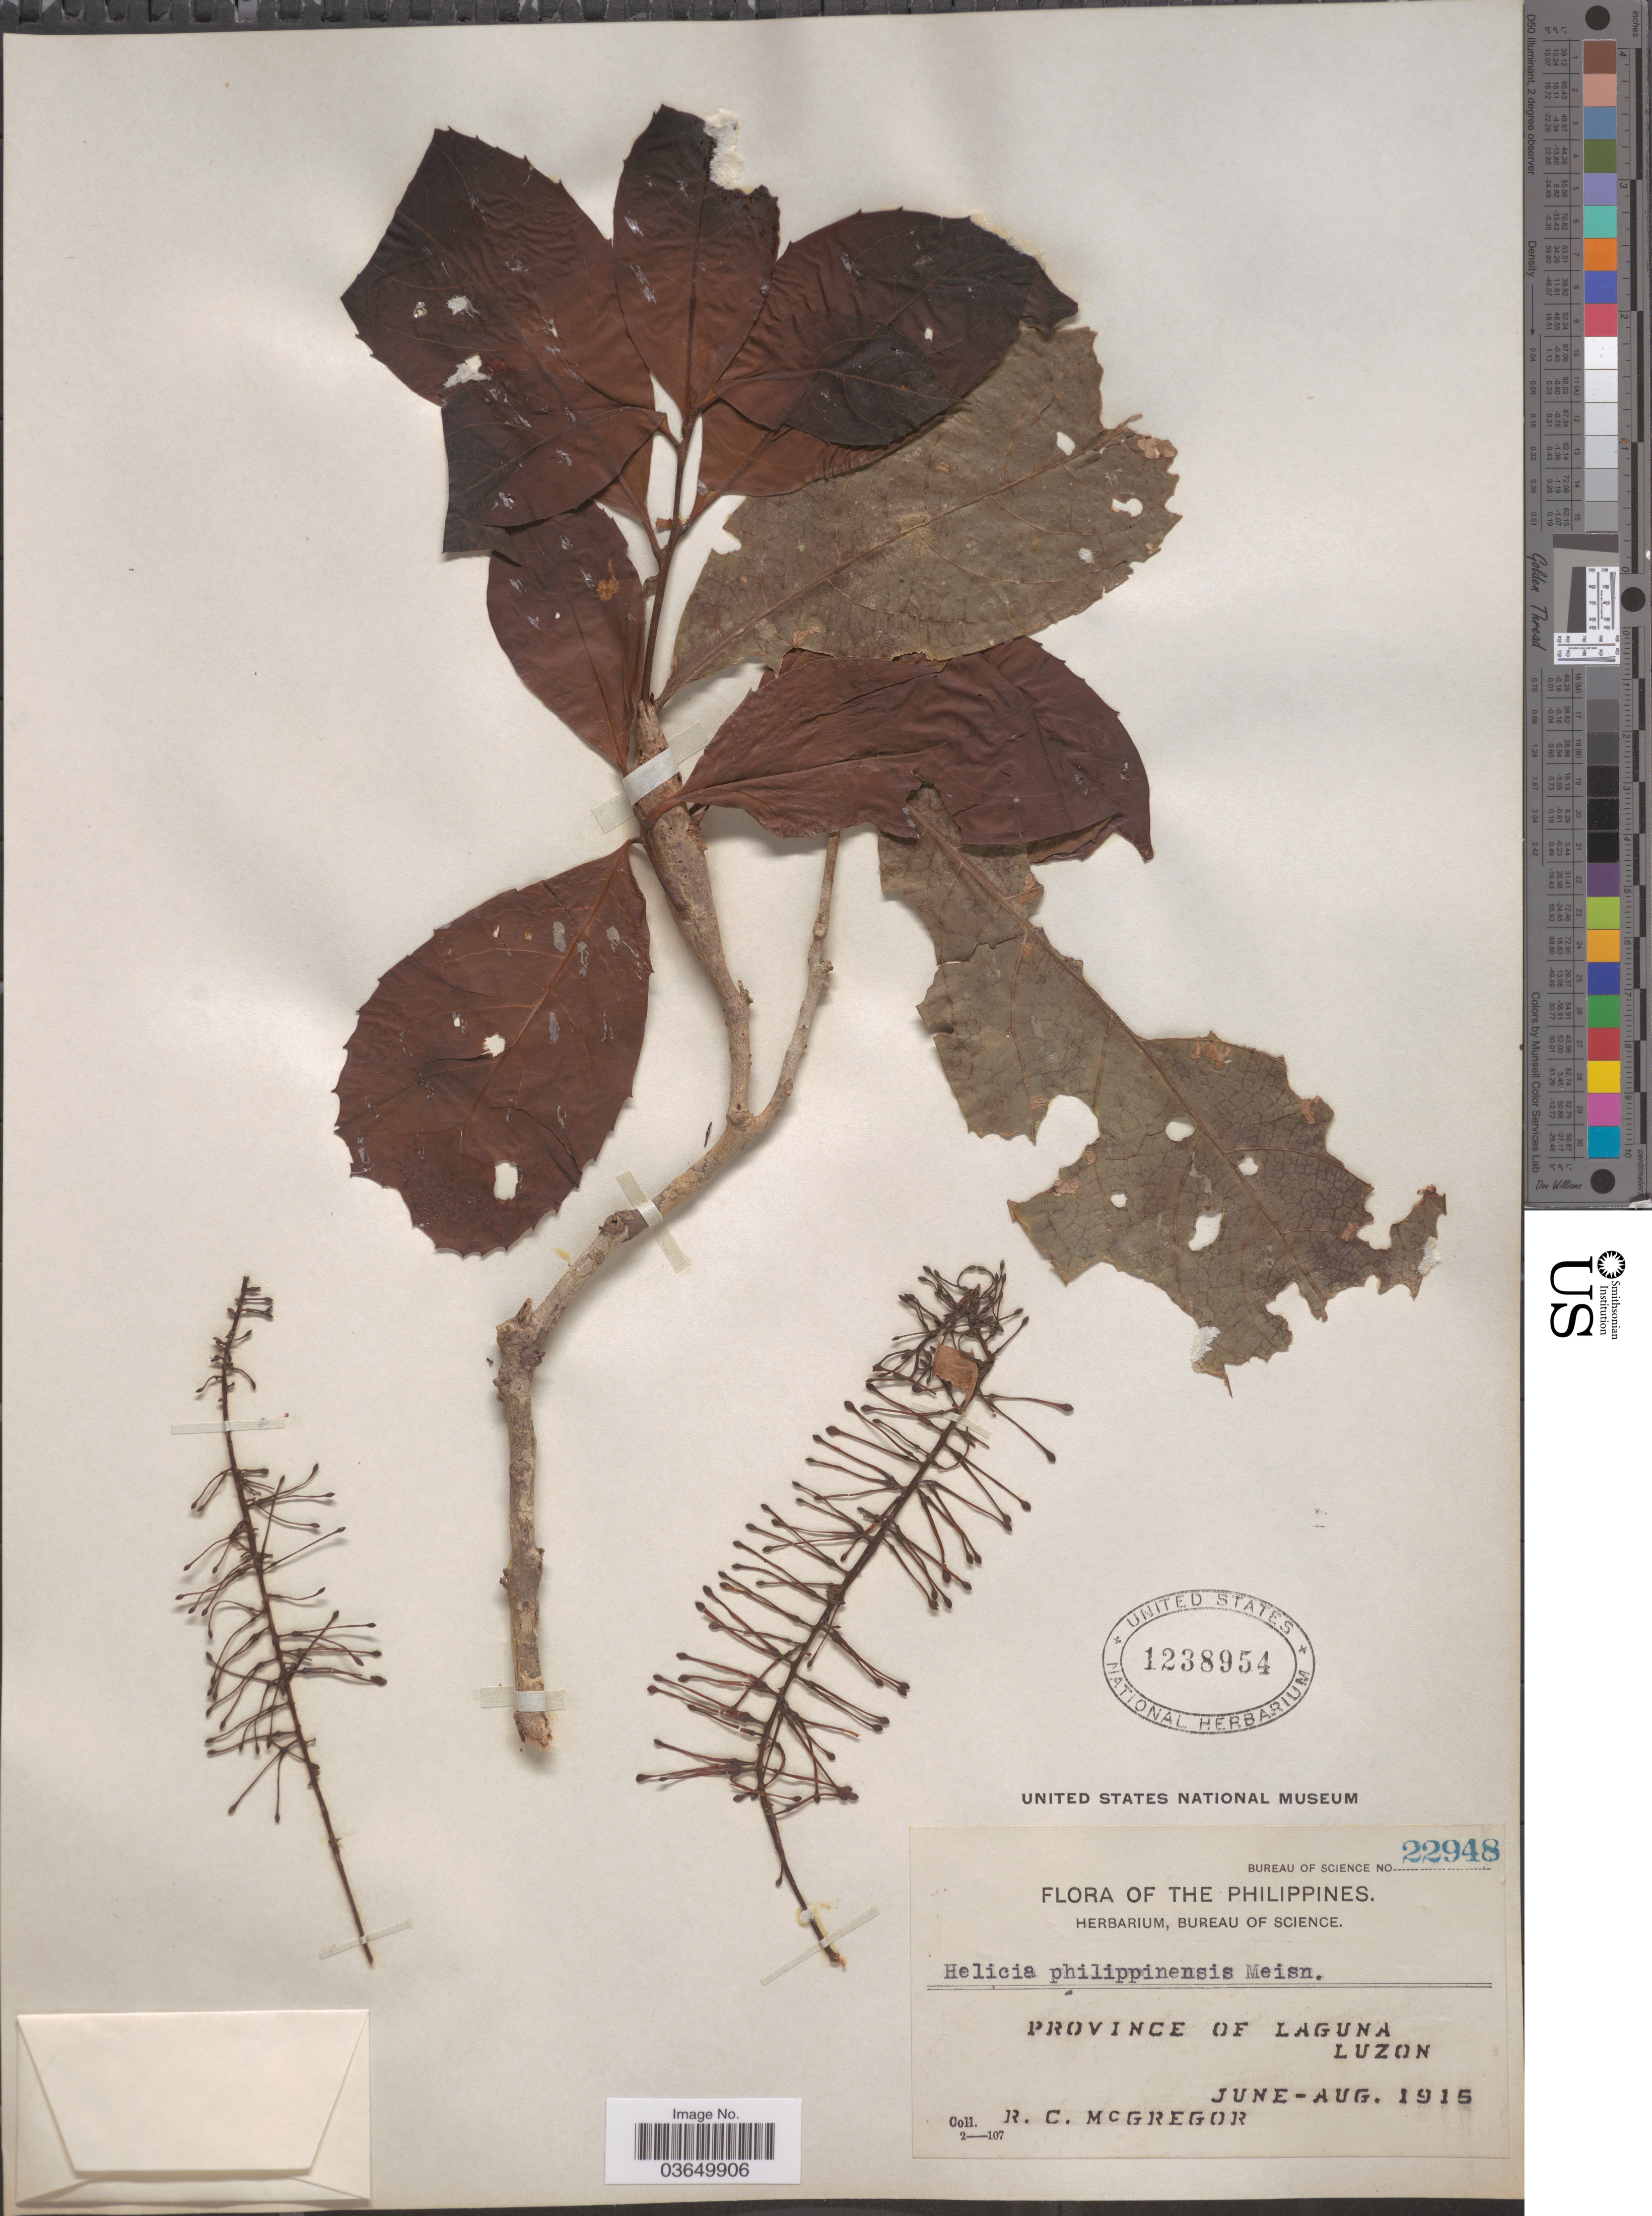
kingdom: Plantae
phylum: Tracheophyta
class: Magnoliopsida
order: Proteales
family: Proteaceae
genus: Helicia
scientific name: Helicia cumingiana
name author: C. Presl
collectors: R. C. McGregor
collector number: Bureau of Science 22948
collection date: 1915-06/1915-08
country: Philippines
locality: Province of Laguna. Luzon.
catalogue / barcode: US 1238954